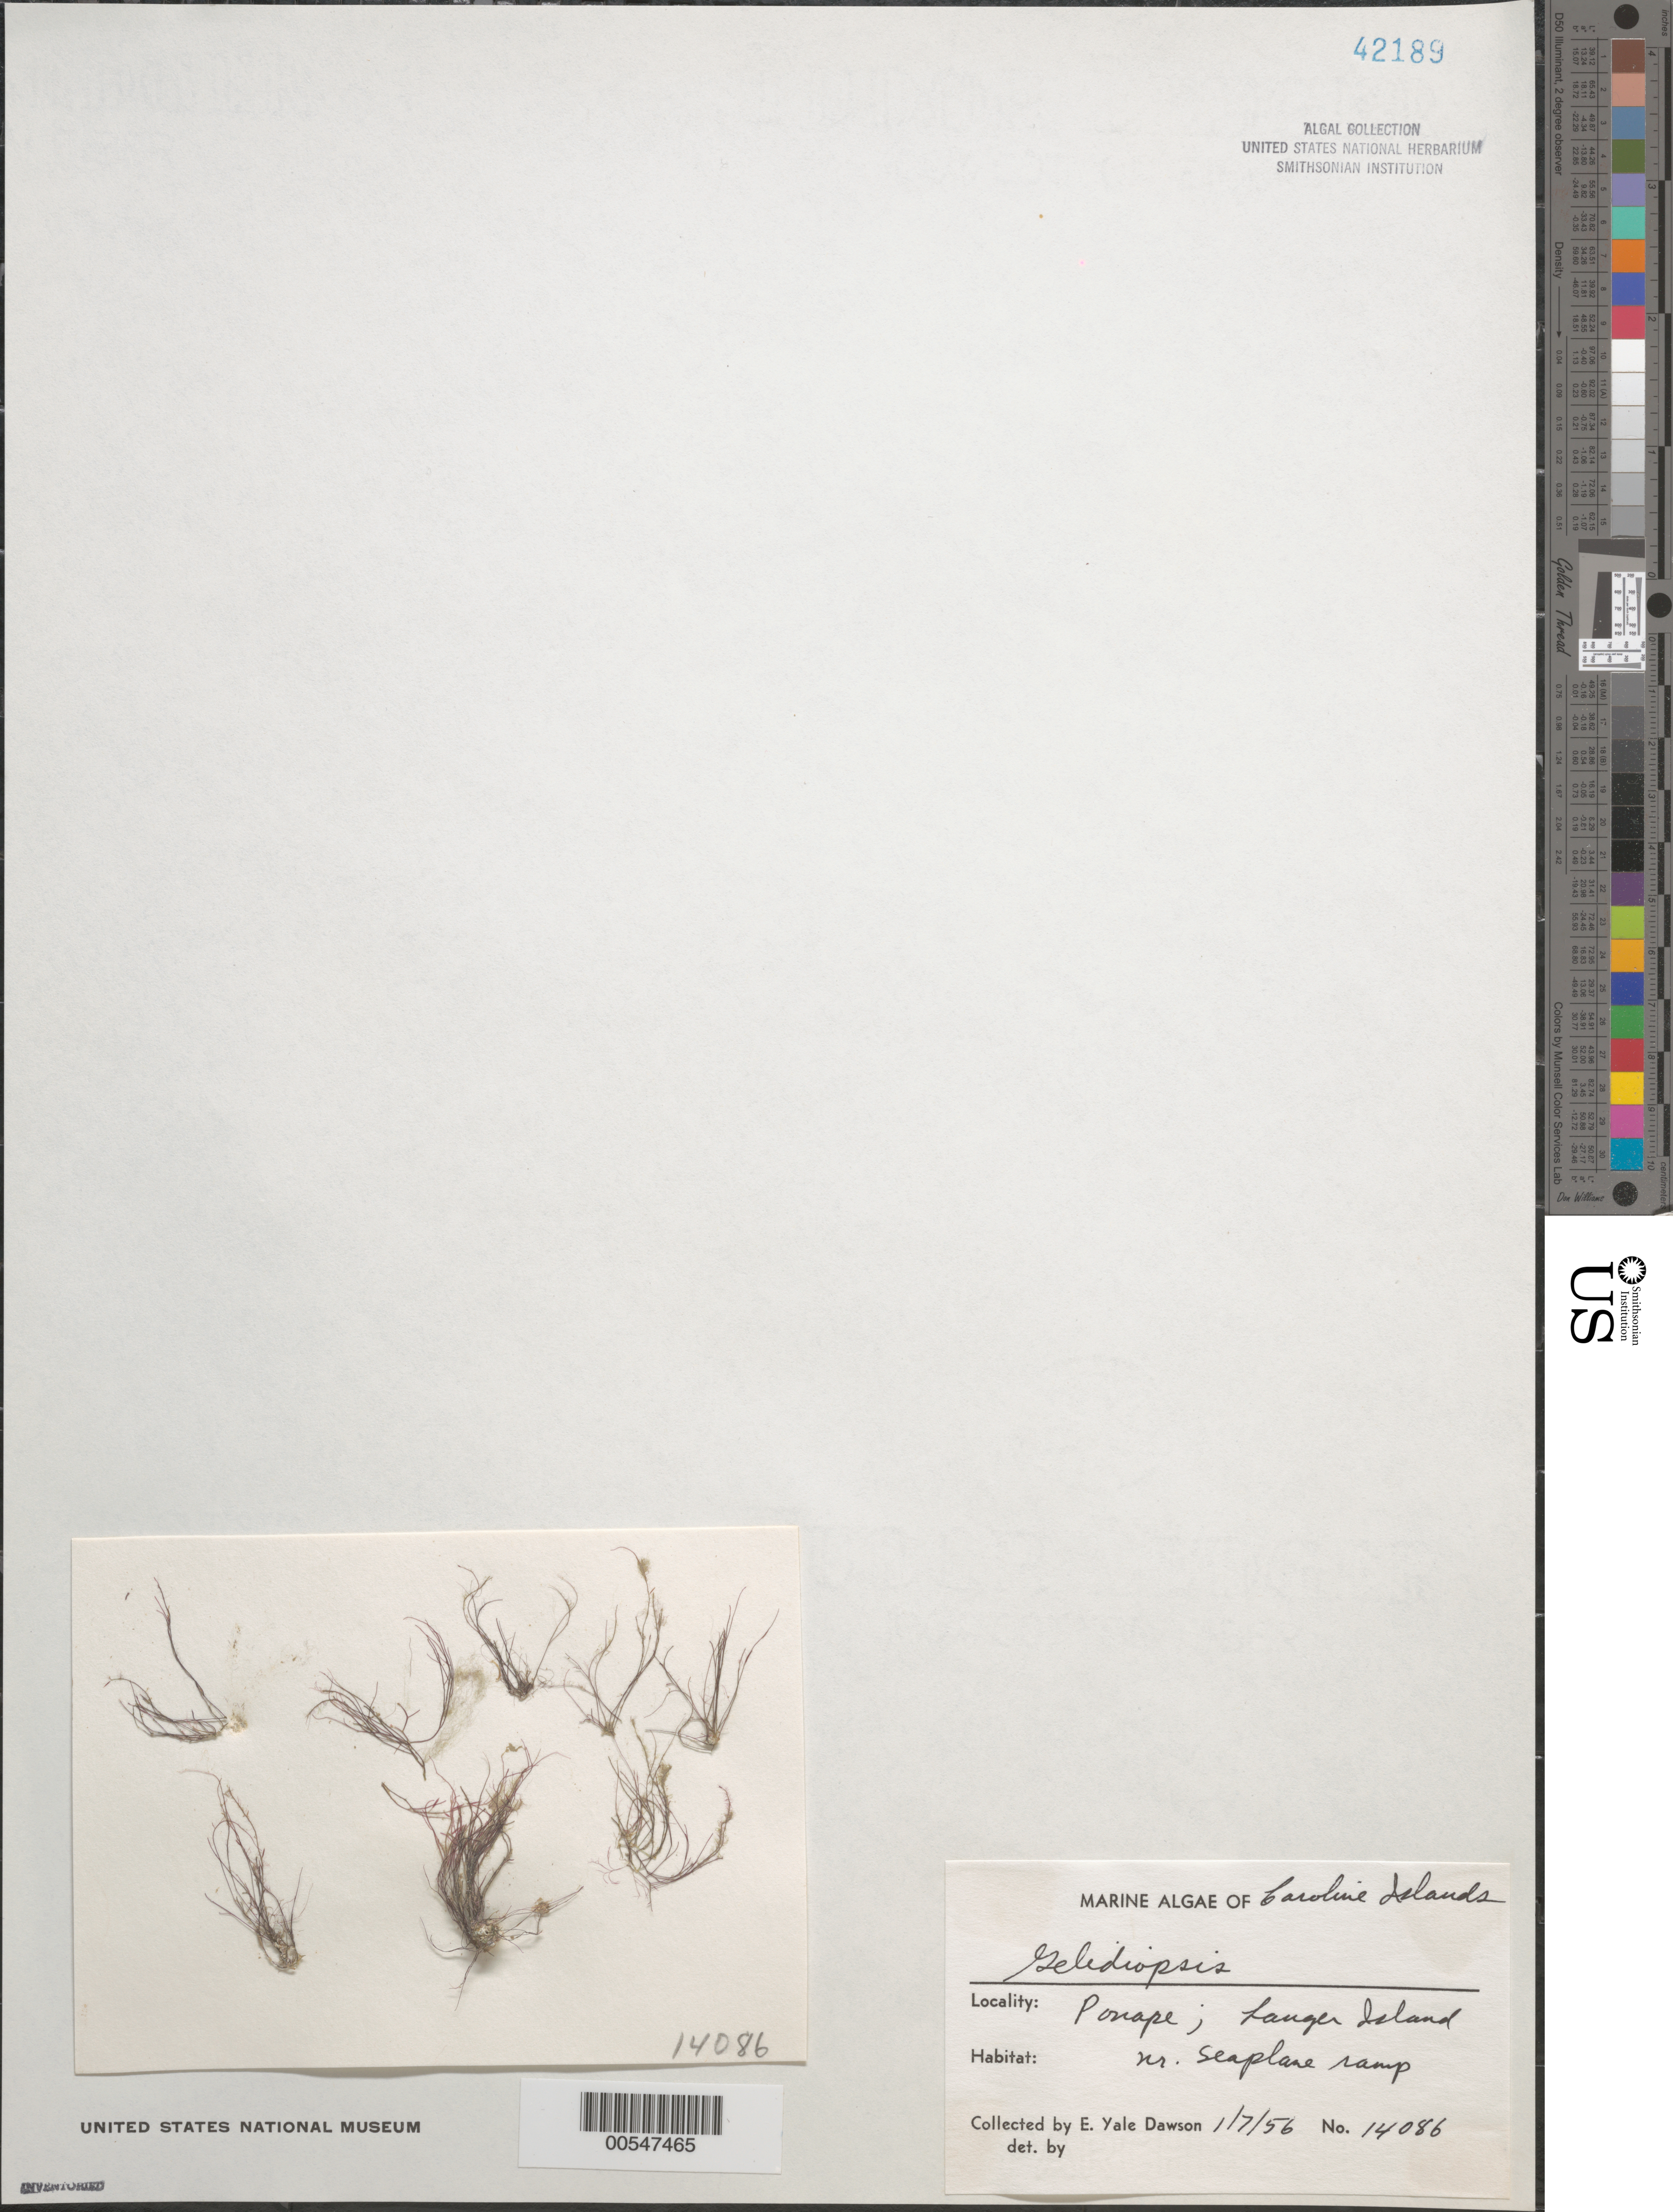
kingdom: Plantae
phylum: Rhodophyta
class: Florideophyceae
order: Rhodymeniales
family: Lomentariaceae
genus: Ceratodictyon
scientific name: Ceratodictyon sp.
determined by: Algae name updating Project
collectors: E. Y. Dawson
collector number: EYD 14086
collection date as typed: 07 Jan 1956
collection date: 1956-01-07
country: Micronesia, Federated States of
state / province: Pohnpei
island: Lenger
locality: Langer [= Lenger I.]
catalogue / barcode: US 42189